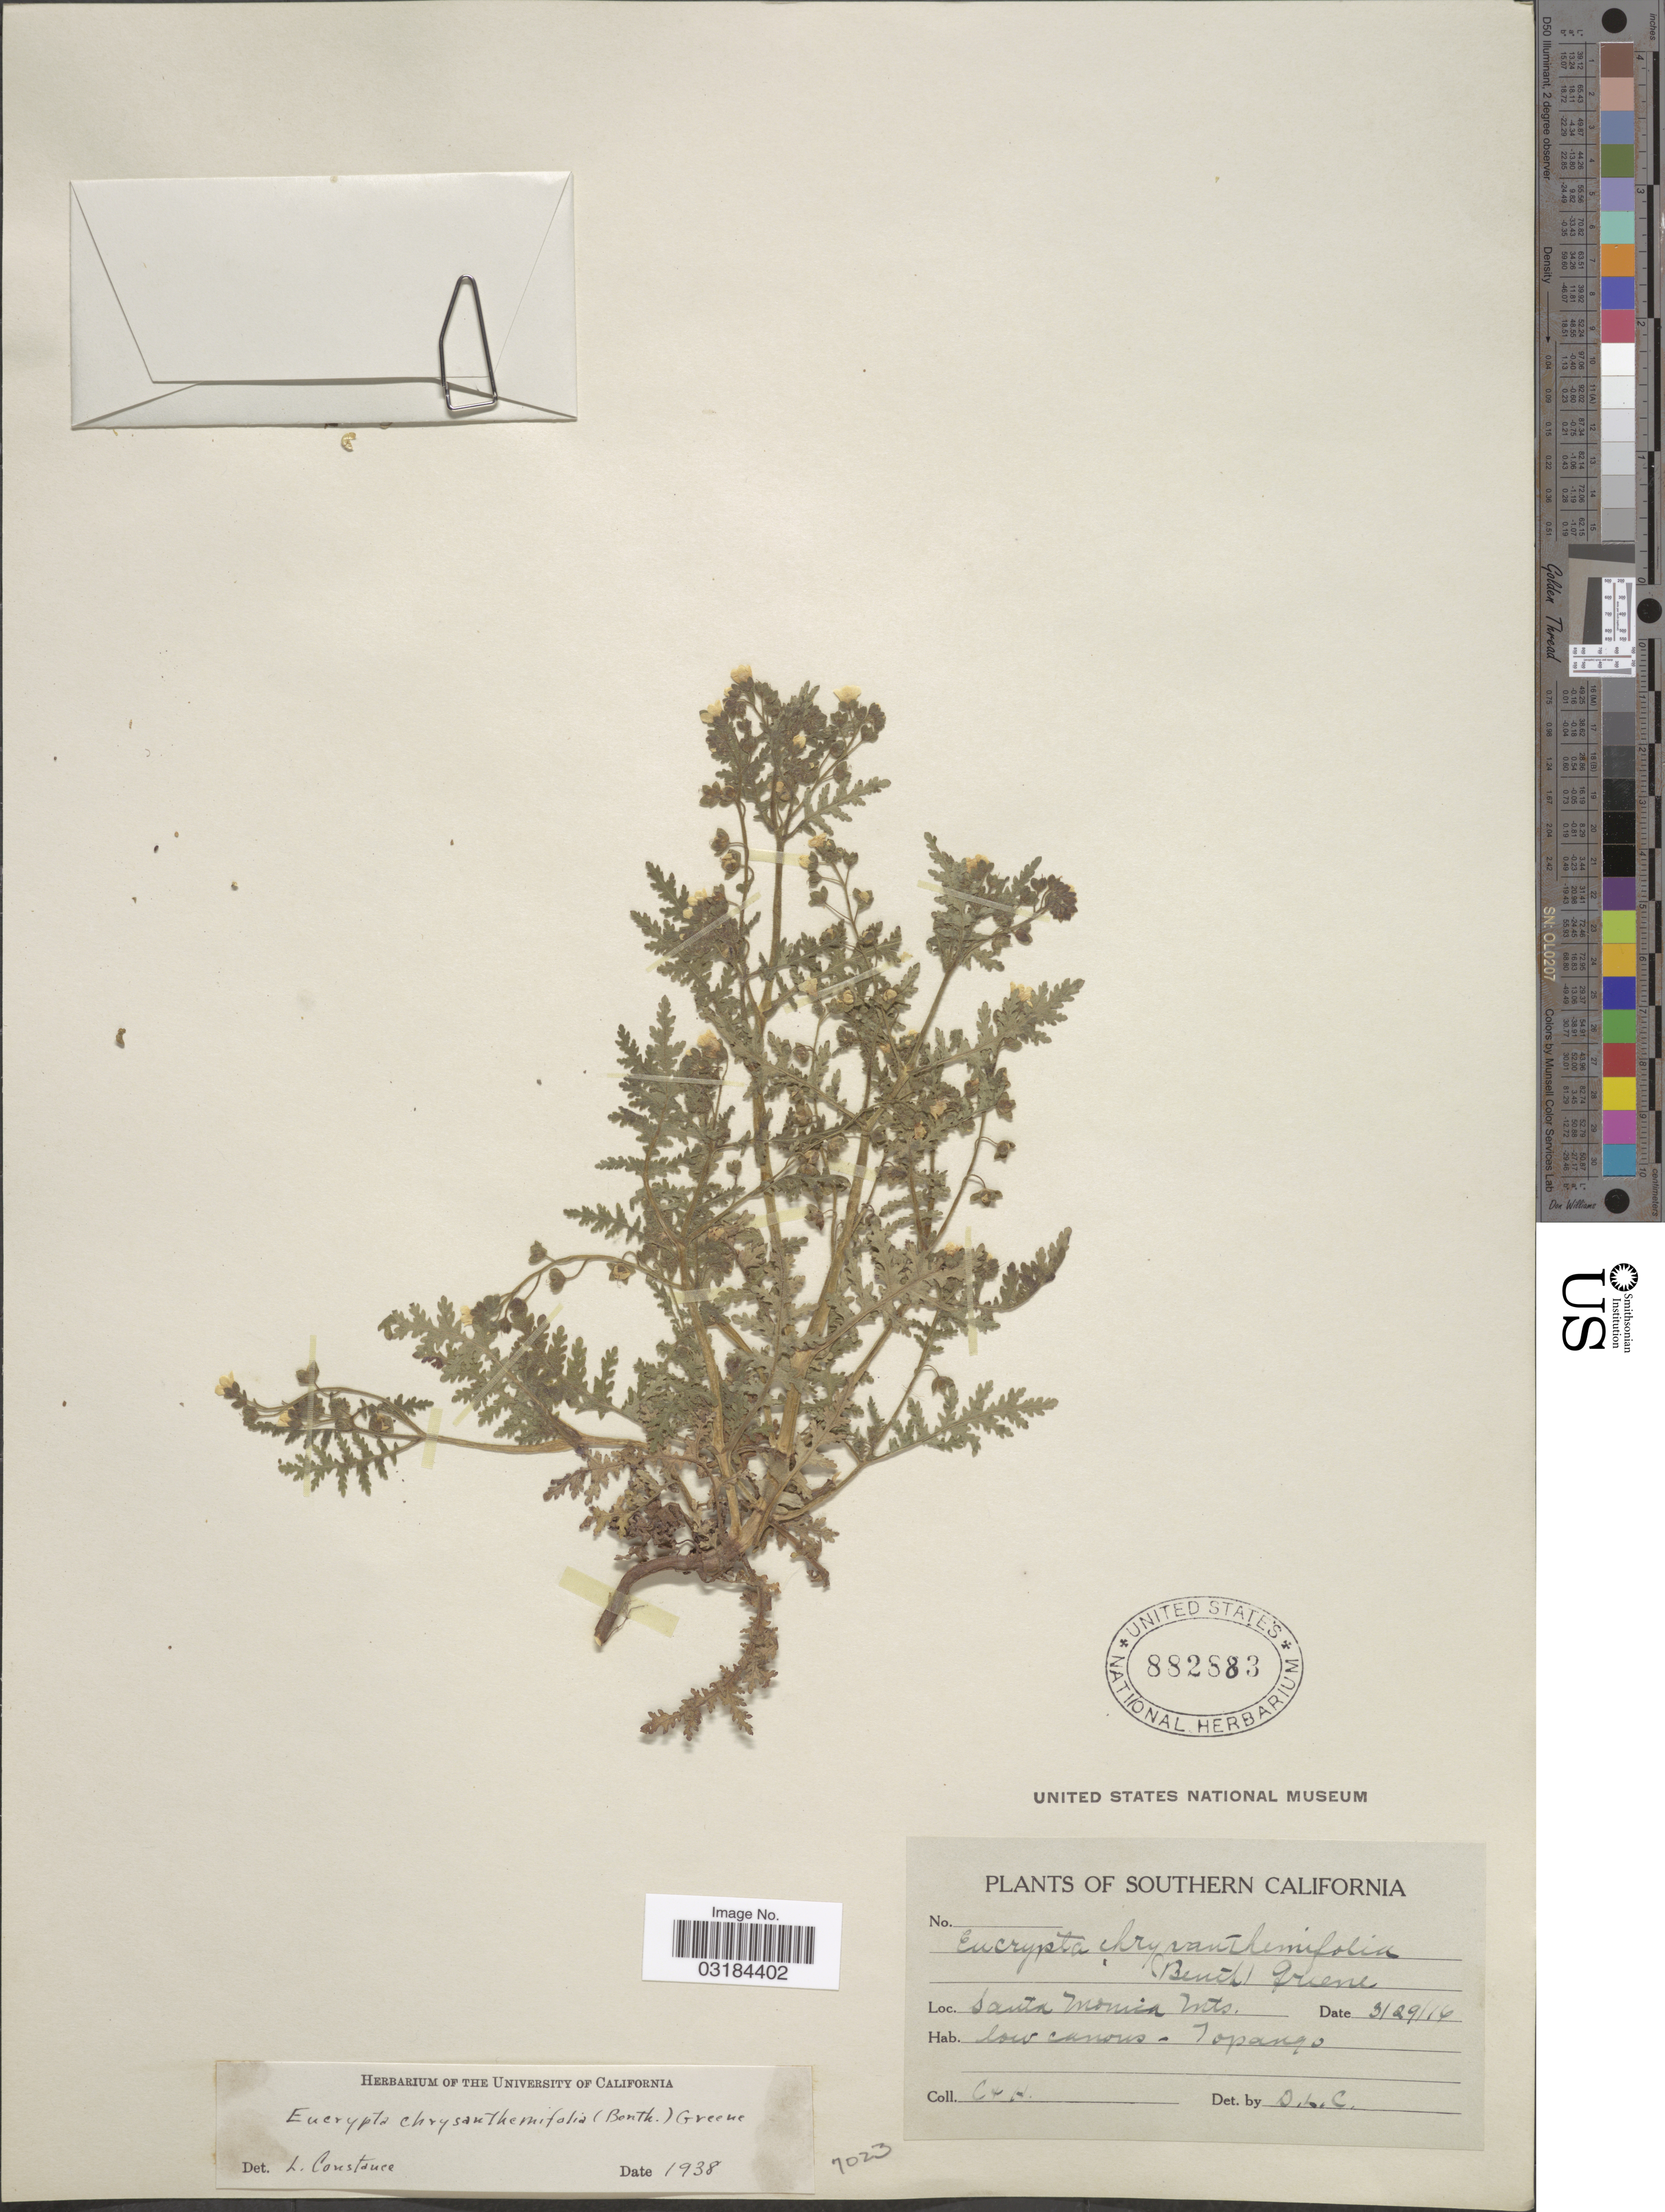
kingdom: Plantae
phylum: Tracheophyta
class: Magnoliopsida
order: Boraginales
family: Hydrophyllaceae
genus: Eucrypta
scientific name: Eucrypta chrysanthemifolia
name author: (Benth.) Greene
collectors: C. & H.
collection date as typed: Transcribed d/m/y: 29/3/14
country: United States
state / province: California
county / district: Los Angeles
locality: Southern California. Santa Monica Mts. Low canons - Topango.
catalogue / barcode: US 882883